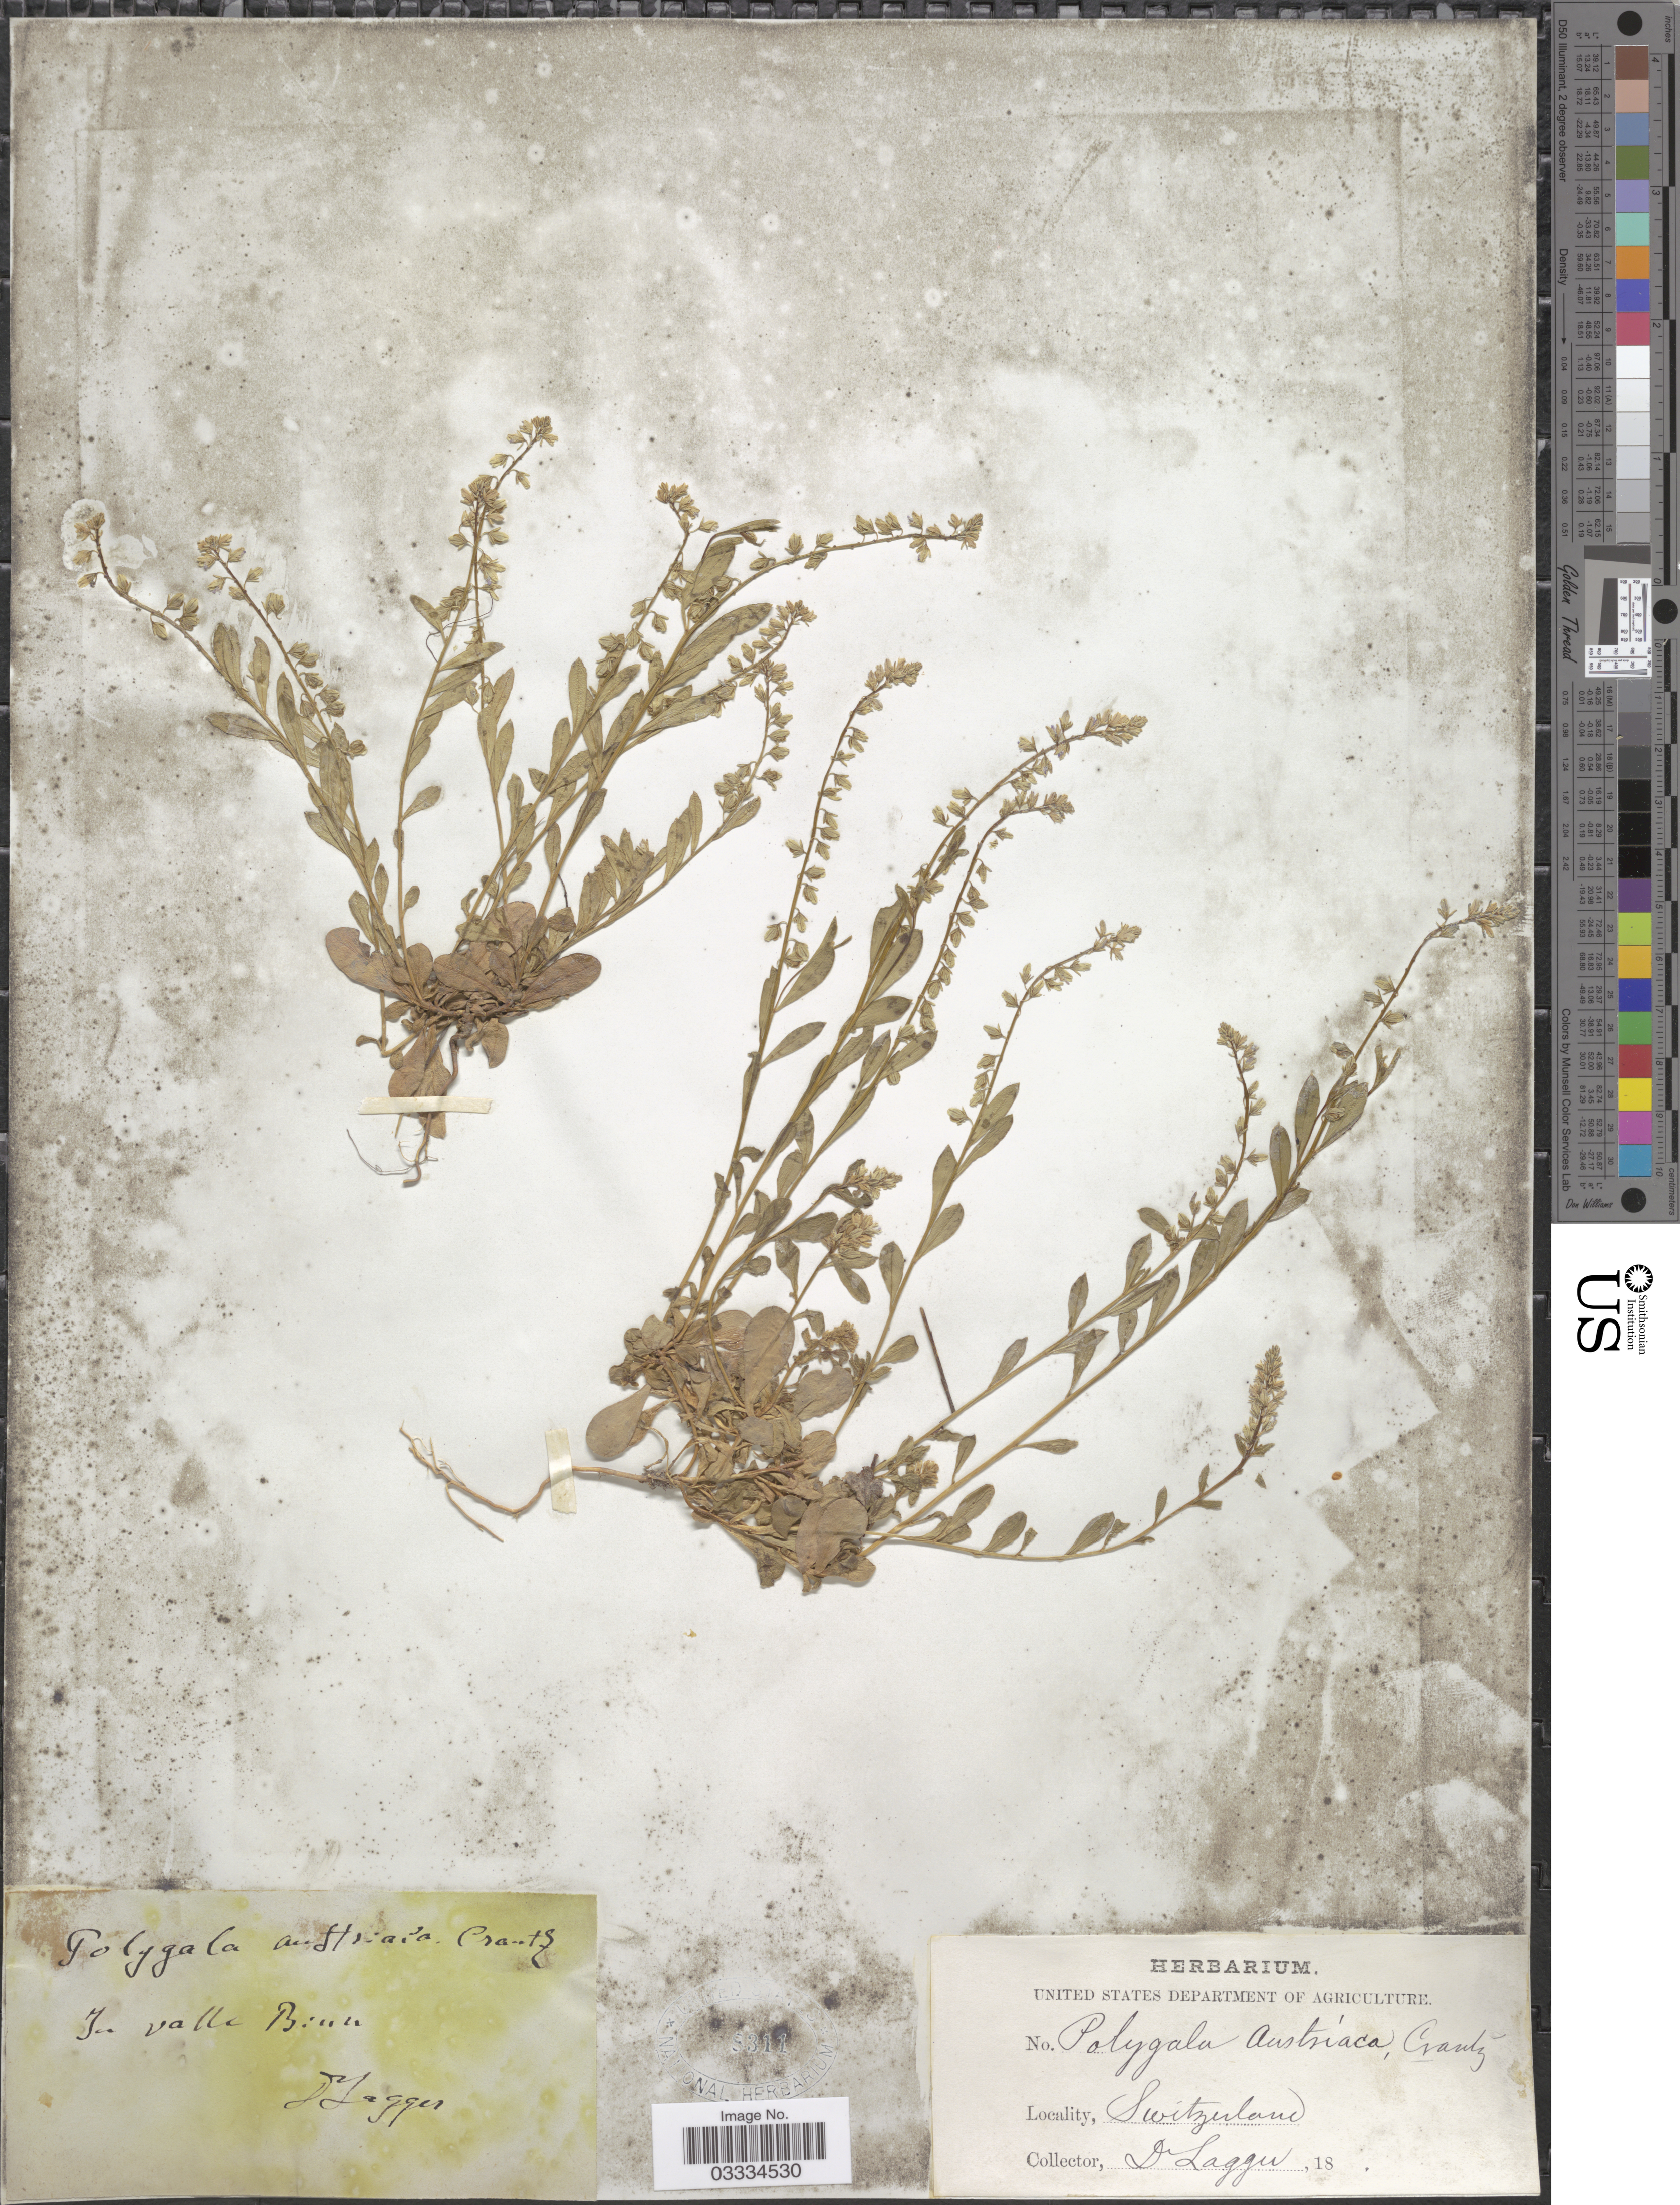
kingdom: Plantae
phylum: Tracheophyta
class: Magnoliopsida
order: Fabales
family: Polygalaceae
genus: Polygala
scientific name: Polygala austriaca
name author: Crantz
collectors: F. J. Lagger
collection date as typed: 18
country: Switzerland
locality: In valle Binn.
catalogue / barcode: US 8311